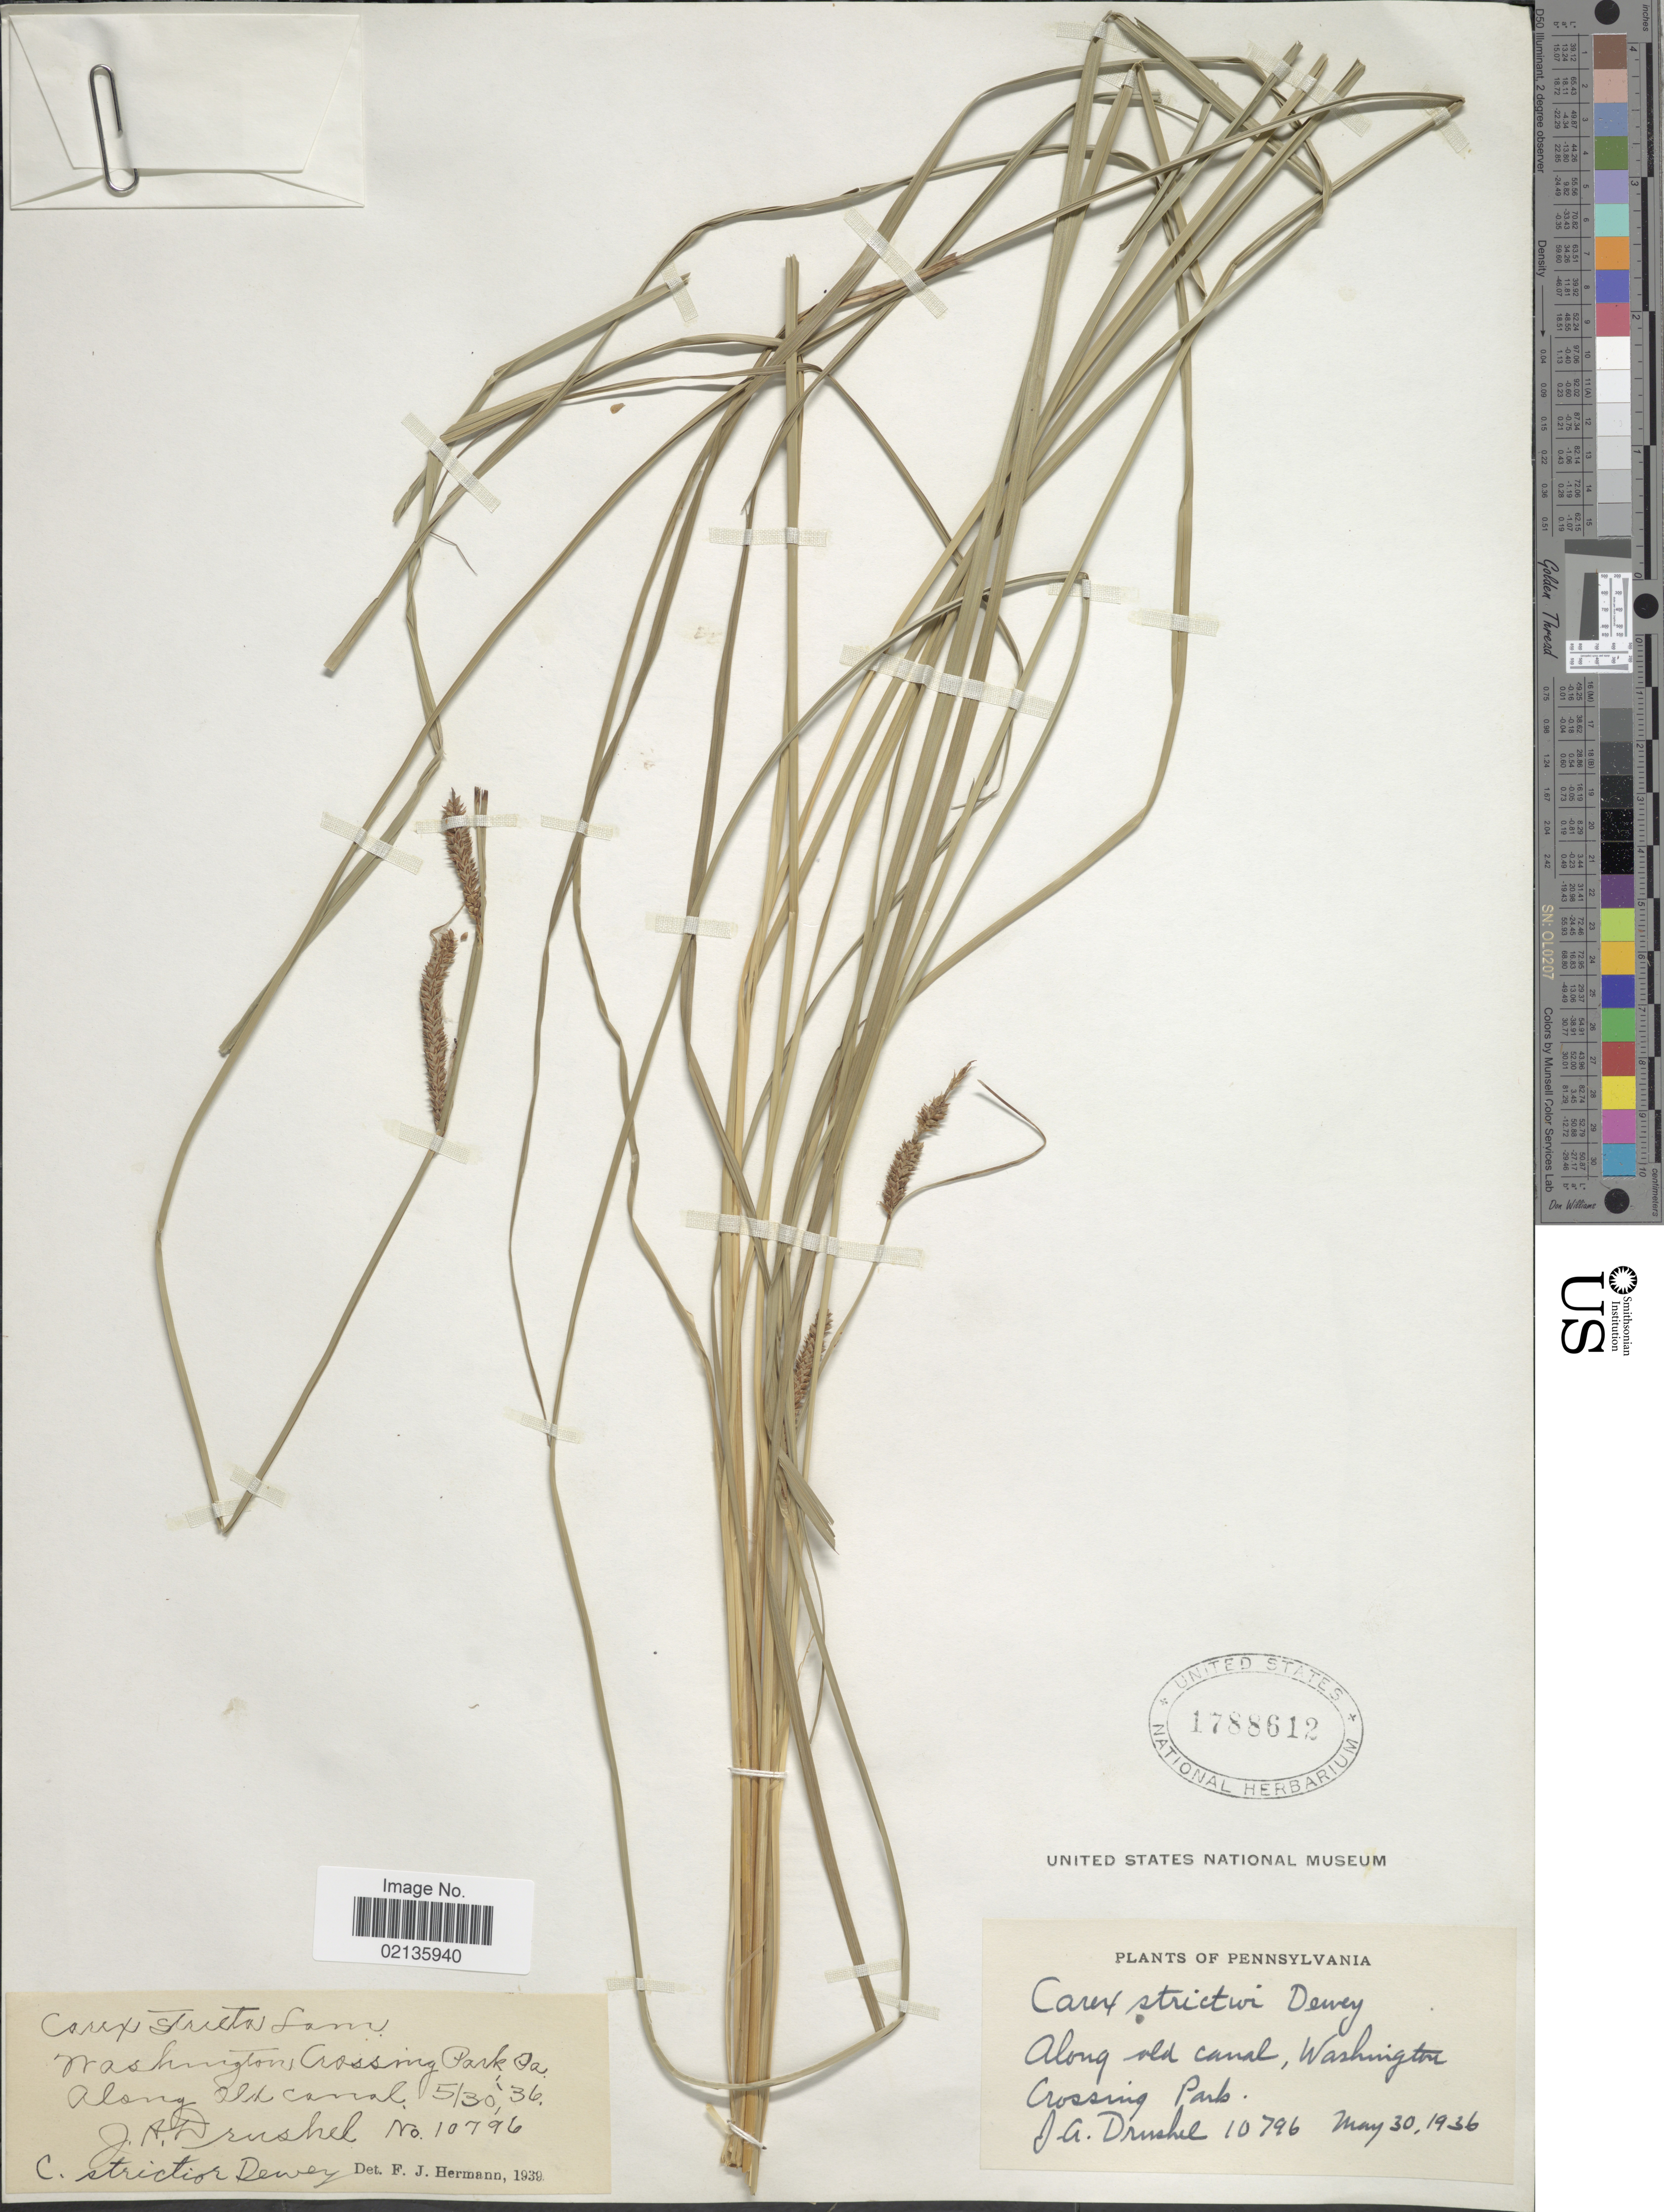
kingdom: Plantae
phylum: Tracheophyta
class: Liliopsida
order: Poales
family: Cyperaceae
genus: Carex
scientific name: Carex stricta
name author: Lam.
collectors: J. A. Drushel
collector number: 10796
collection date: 1936-05-30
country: United States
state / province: Pennsylvania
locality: Along old canal, Washington, Crossing Park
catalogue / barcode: US 1788612